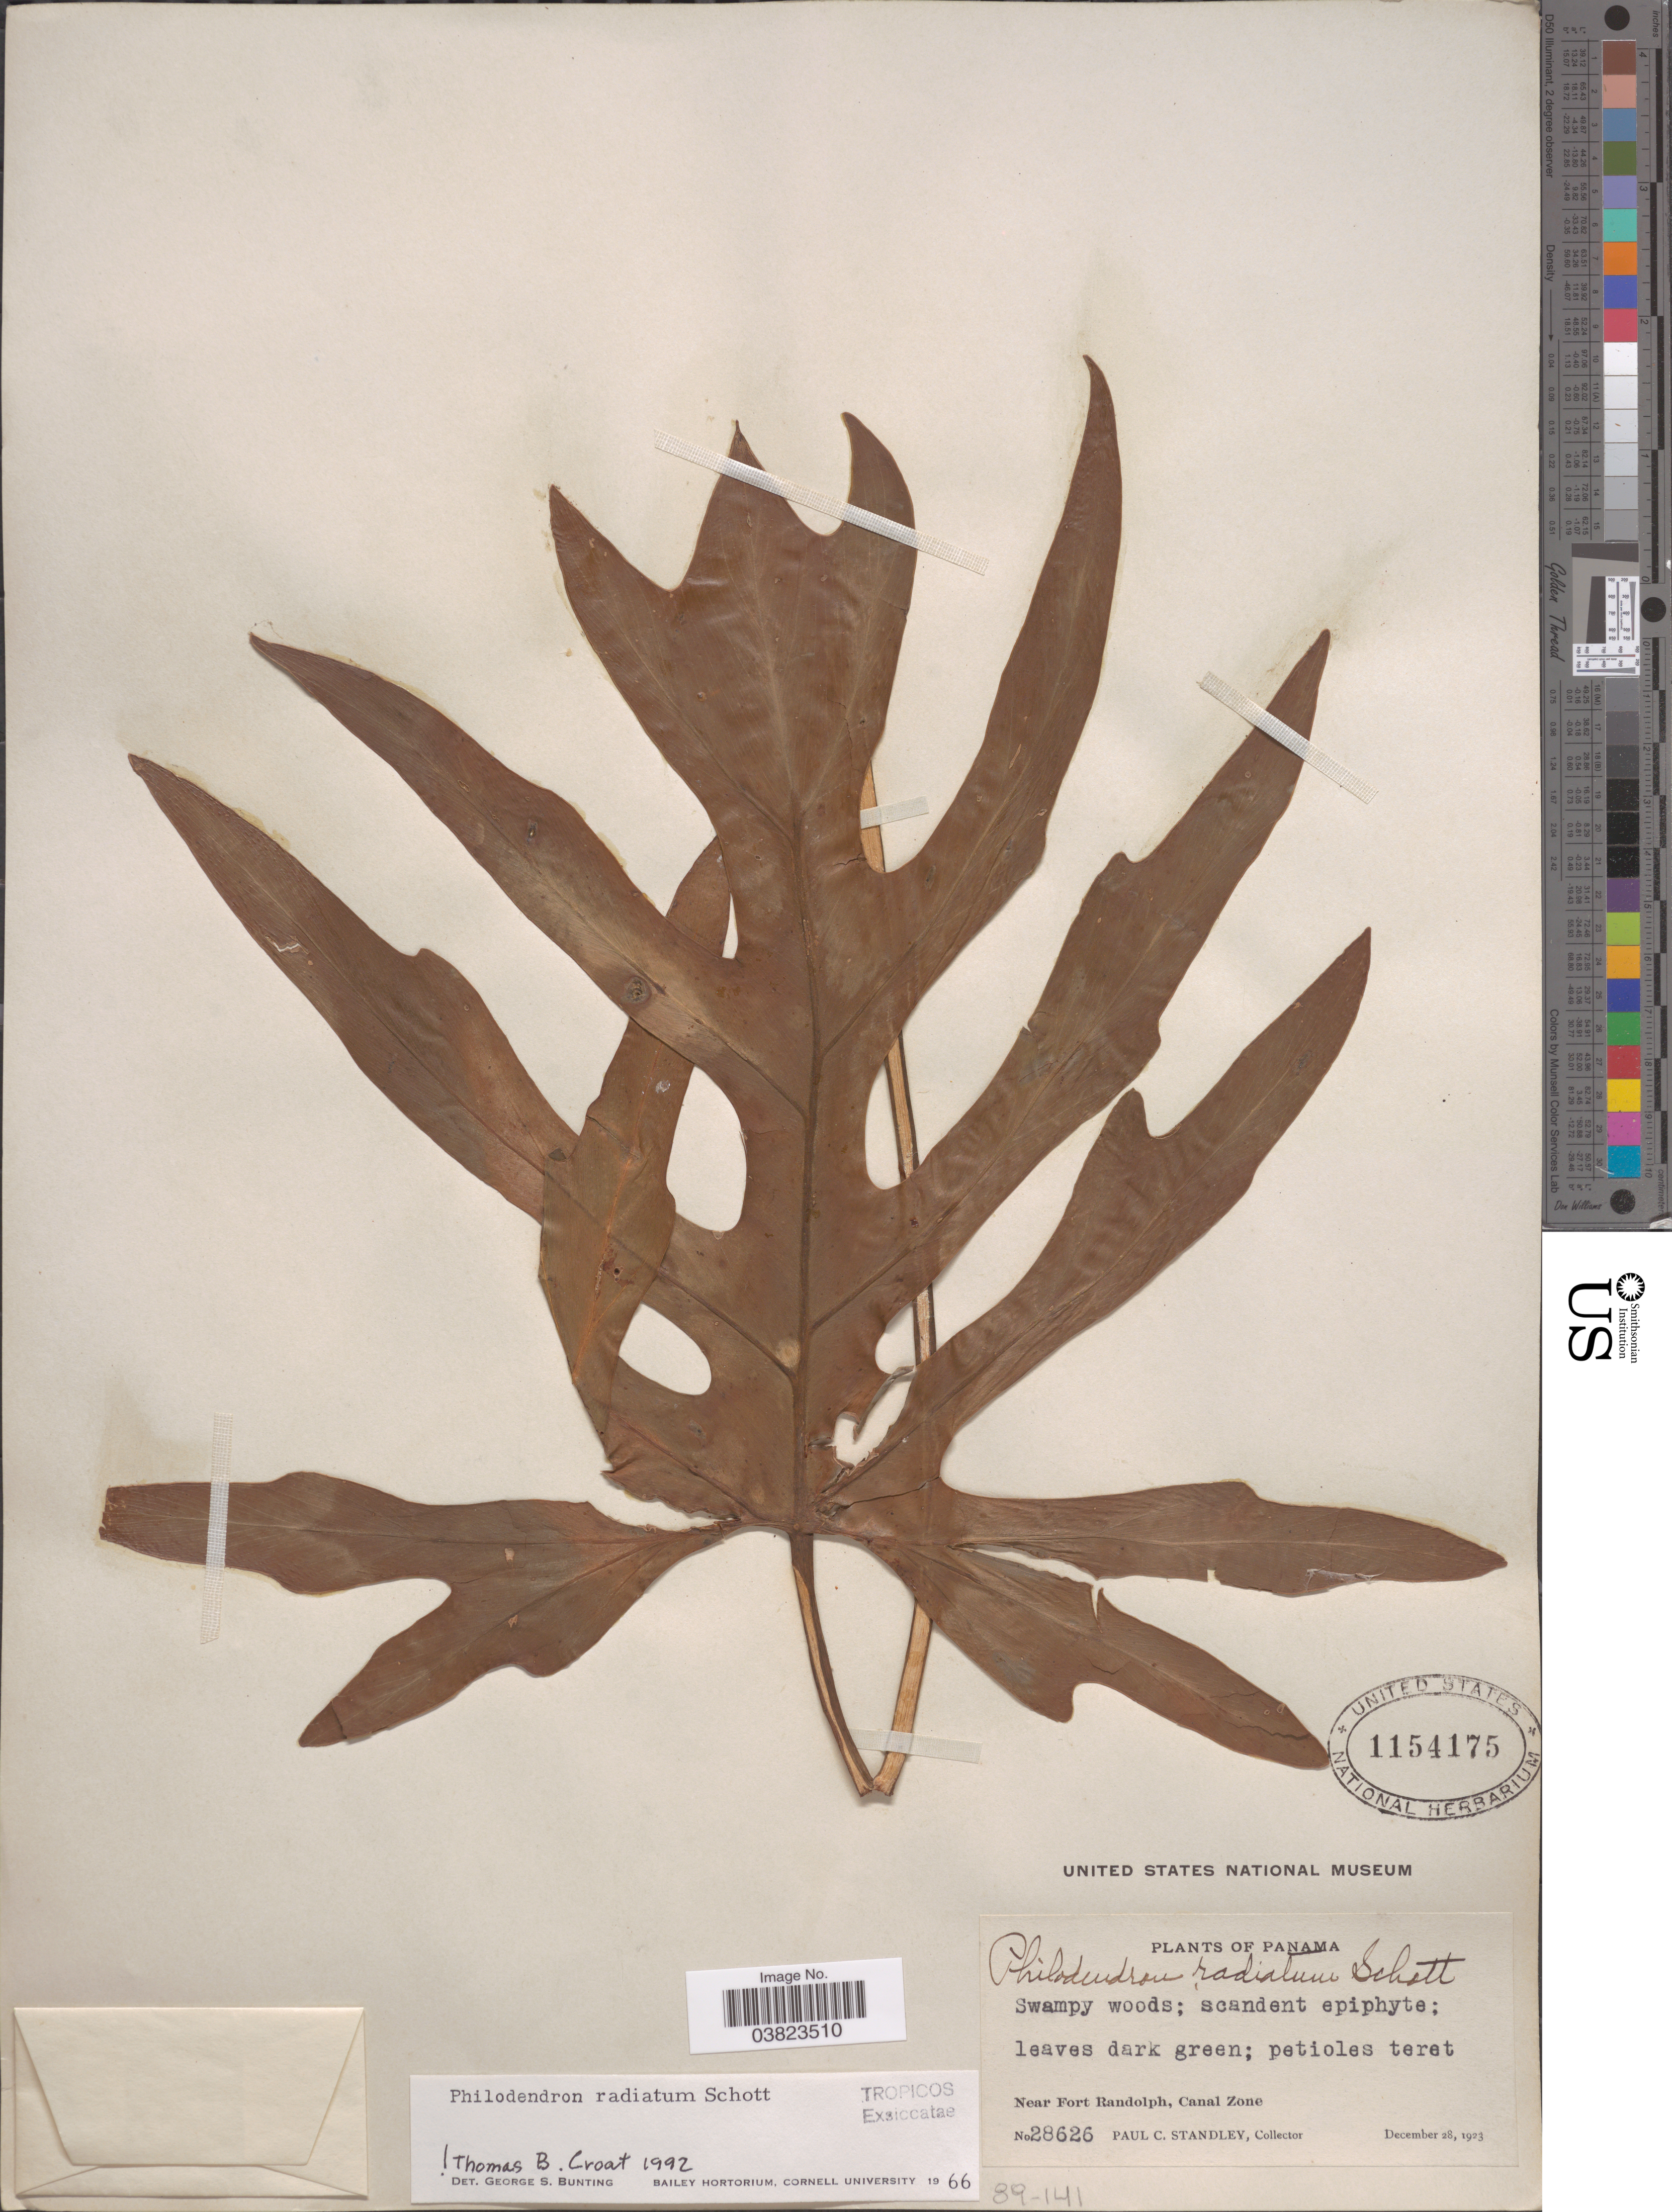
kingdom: Plantae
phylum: Tracheophyta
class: Liliopsida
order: Alismatales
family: Araceae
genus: Philodendron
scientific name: Philodendron radiatum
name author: Schott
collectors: P. C. Standley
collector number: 28626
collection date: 1923-12-28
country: Panama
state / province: Colón / Panamá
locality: Near Fort Randolph, Canal Zone.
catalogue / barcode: US 1154175